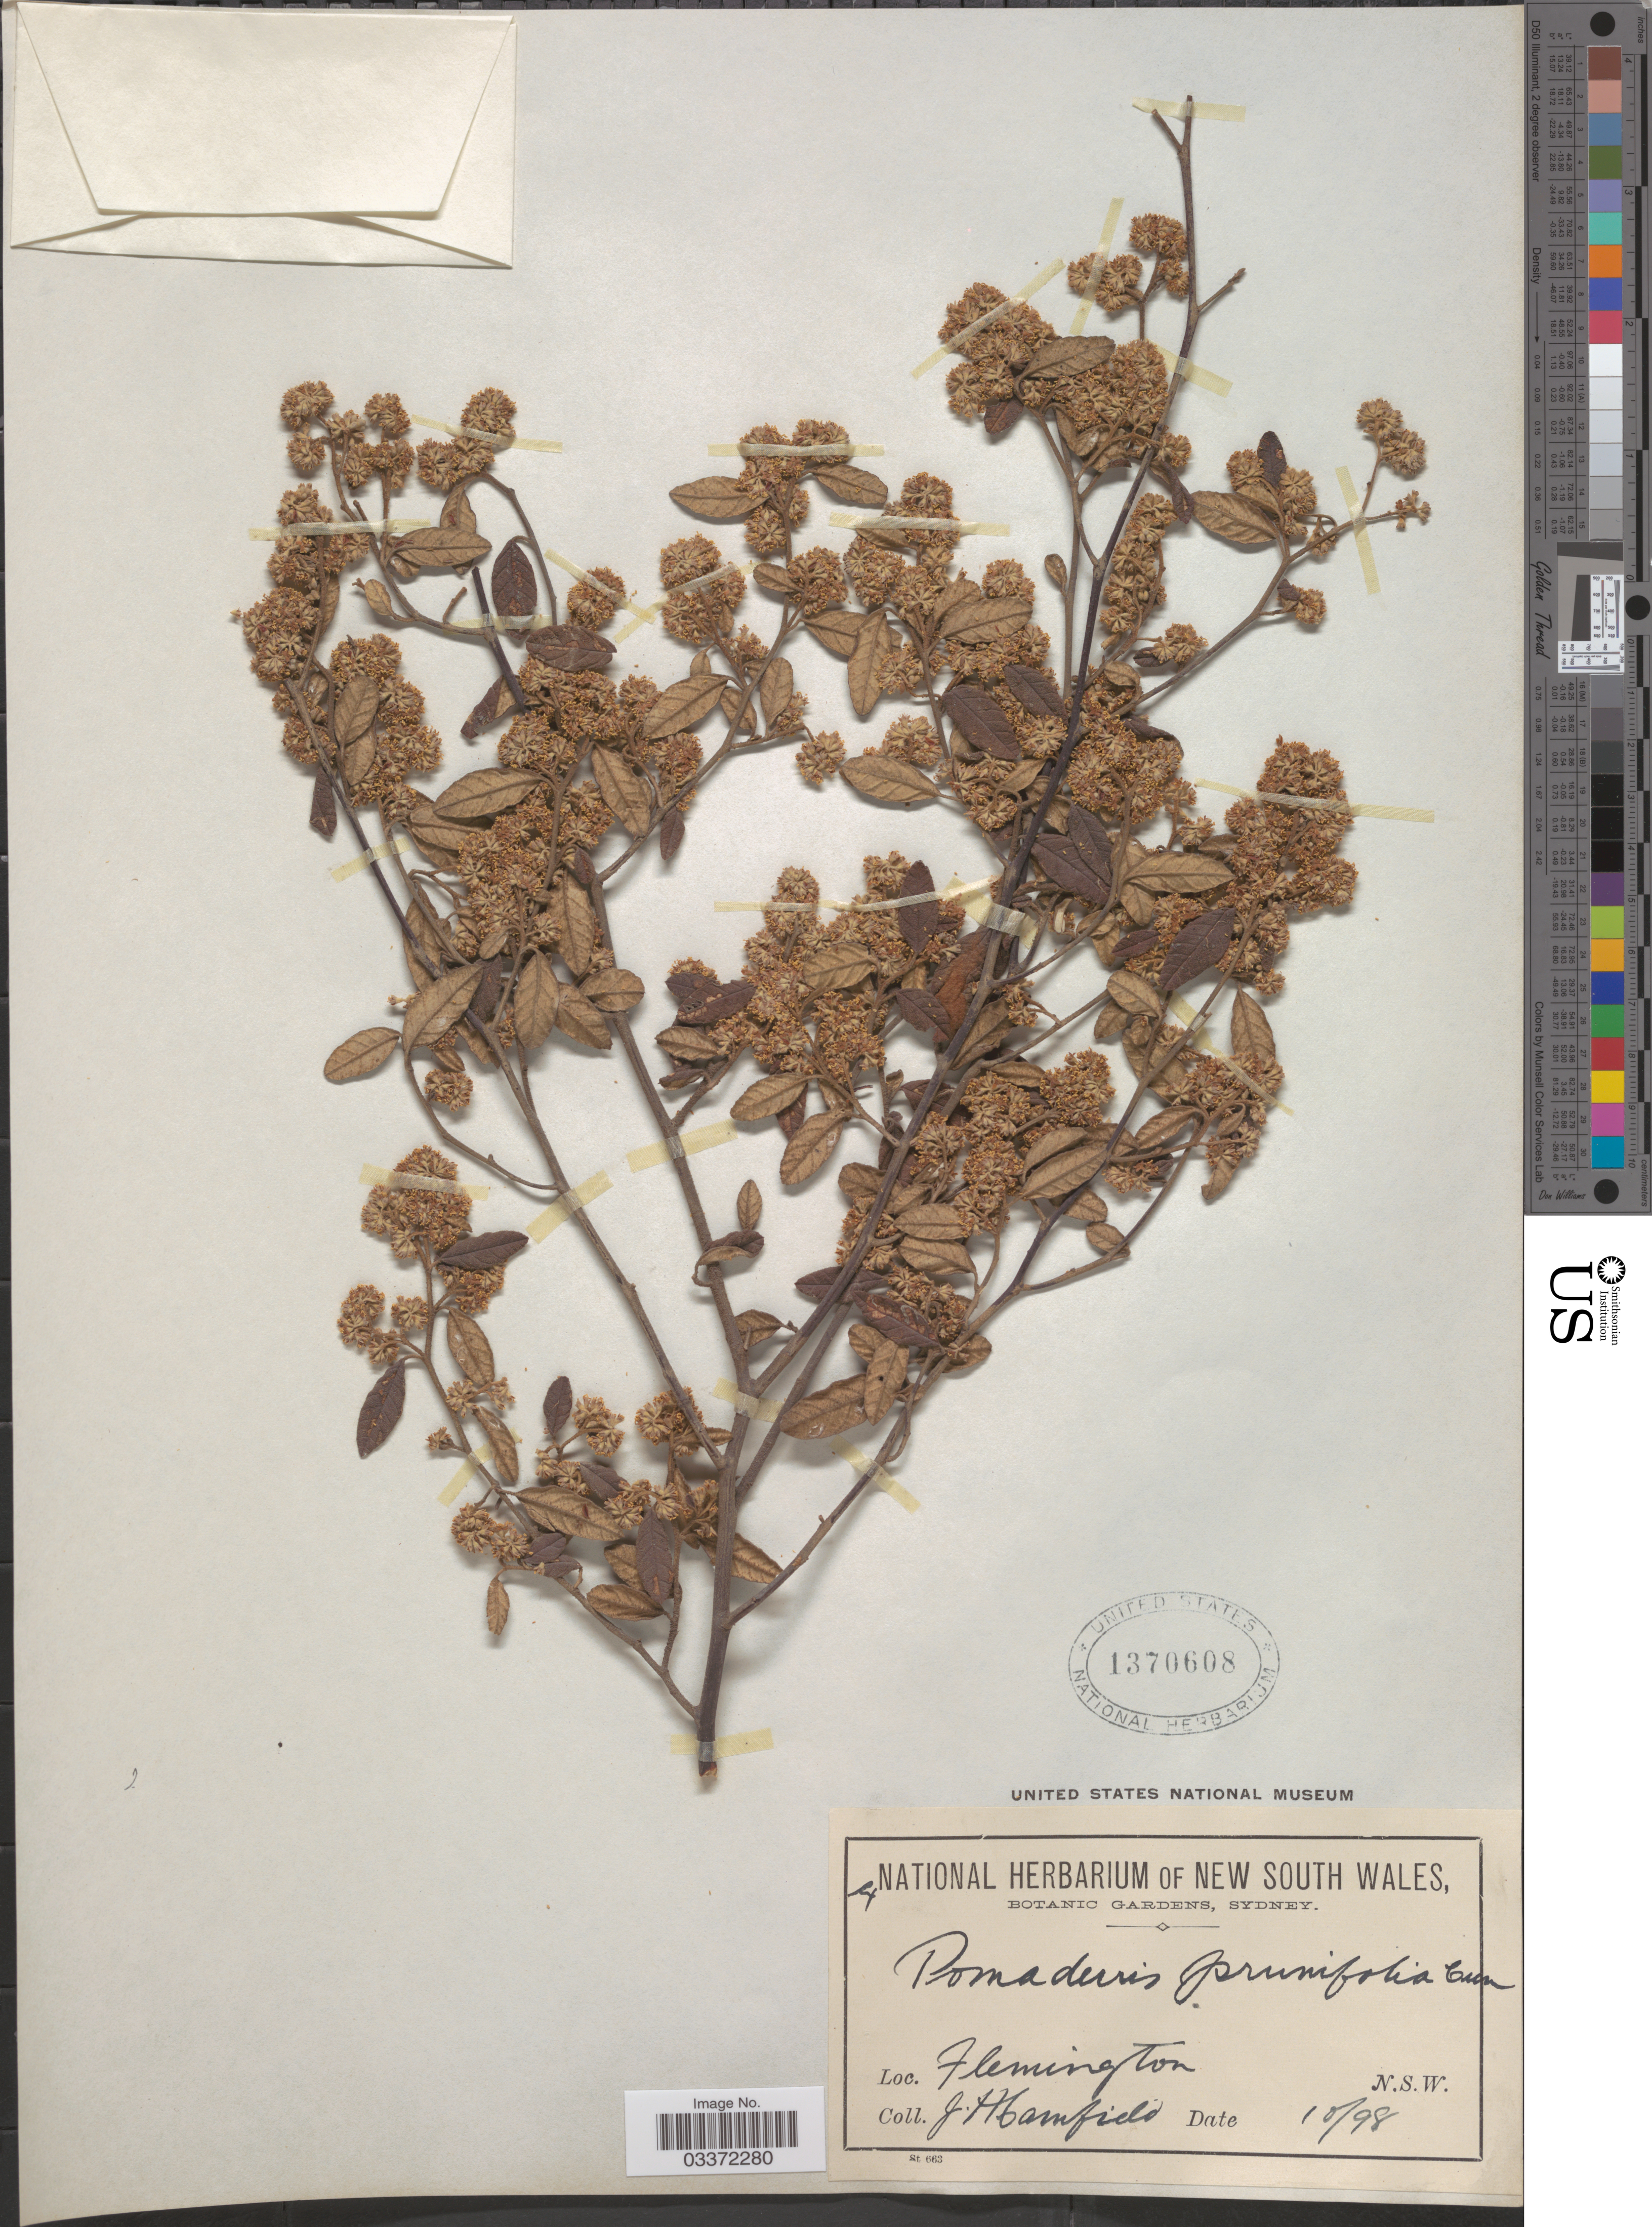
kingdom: Plantae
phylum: Tracheophyta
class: Magnoliopsida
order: Rosales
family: Rhamnaceae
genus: Pomaderris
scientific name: Pomaderris prunifolia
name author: A. Cunn. ex Fenzl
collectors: J. Camfield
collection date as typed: Transcribed d/m/y: /10/98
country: Australia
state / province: New South Wales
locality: Flemington.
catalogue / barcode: US 1370608